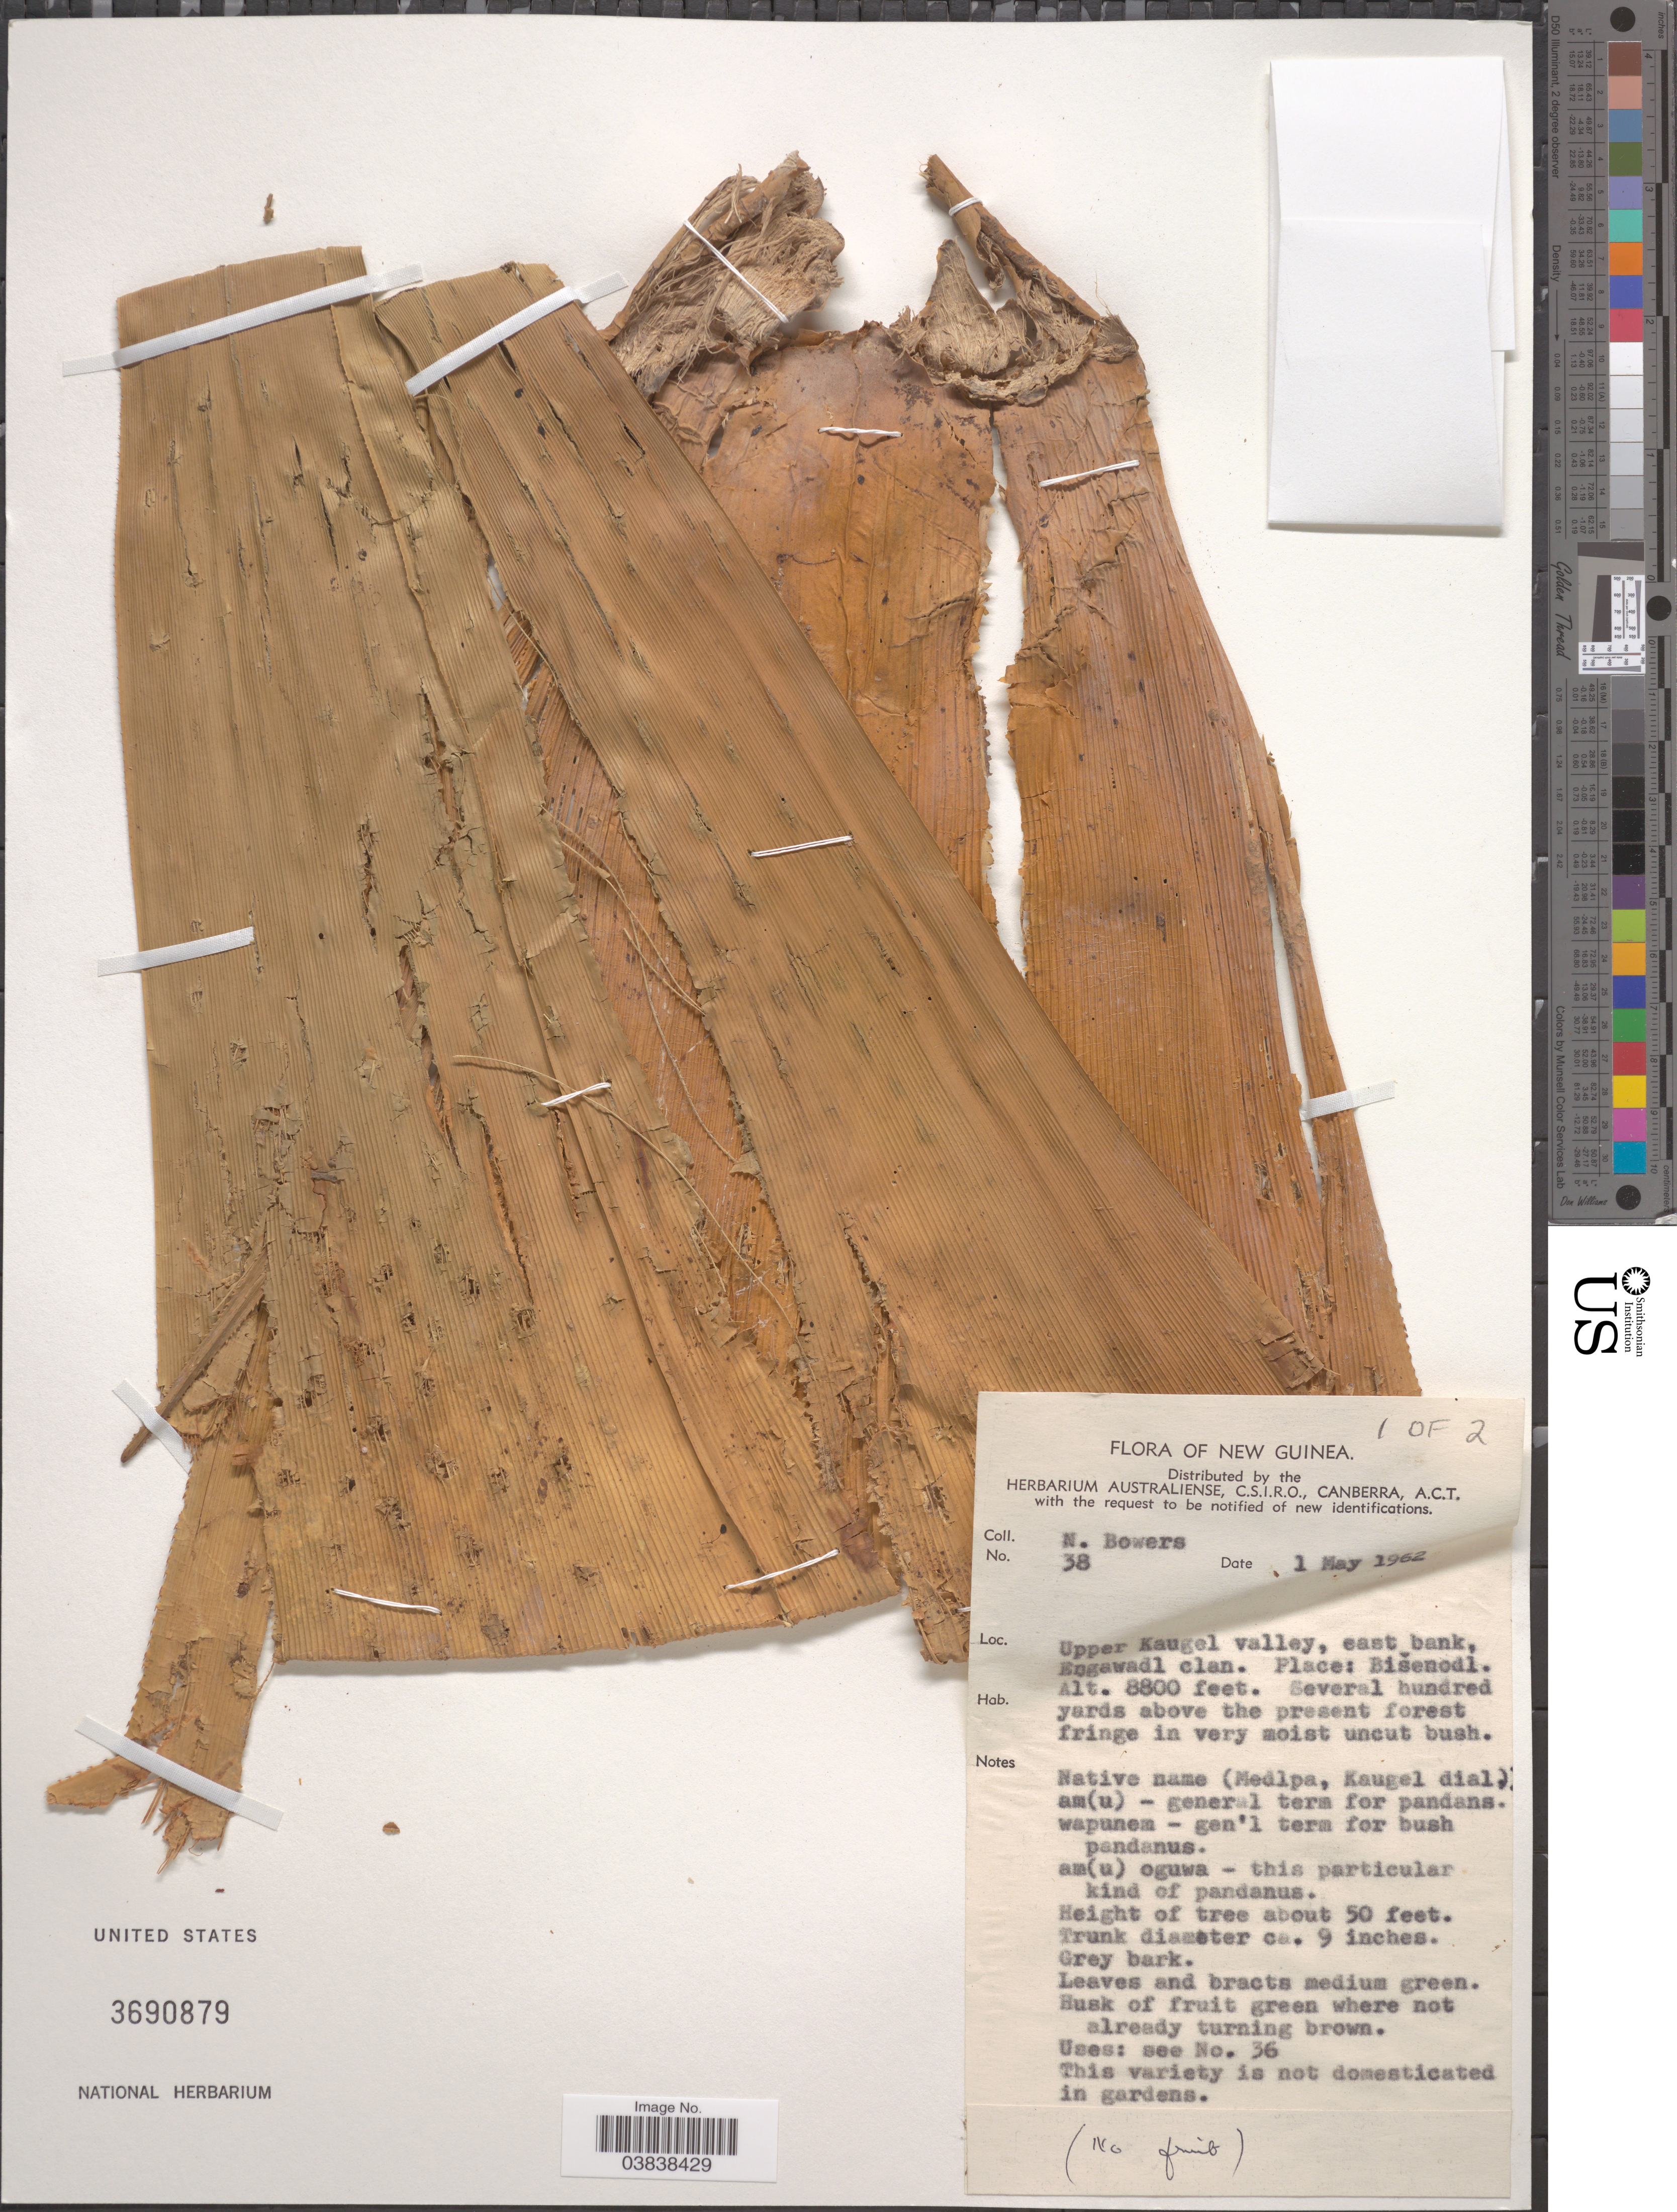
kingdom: Plantae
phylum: Tracheophyta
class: Liliopsida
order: Pandanales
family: Pandanaceae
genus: Pandanus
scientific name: Pandanus sp.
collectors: N. Bowers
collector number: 38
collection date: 1962-05-01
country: Papua New Guinea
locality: New Guinea. Upper Kaugel valley, east bank, Engawadl clan. Bišenodl.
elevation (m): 2682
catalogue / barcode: US 3690879